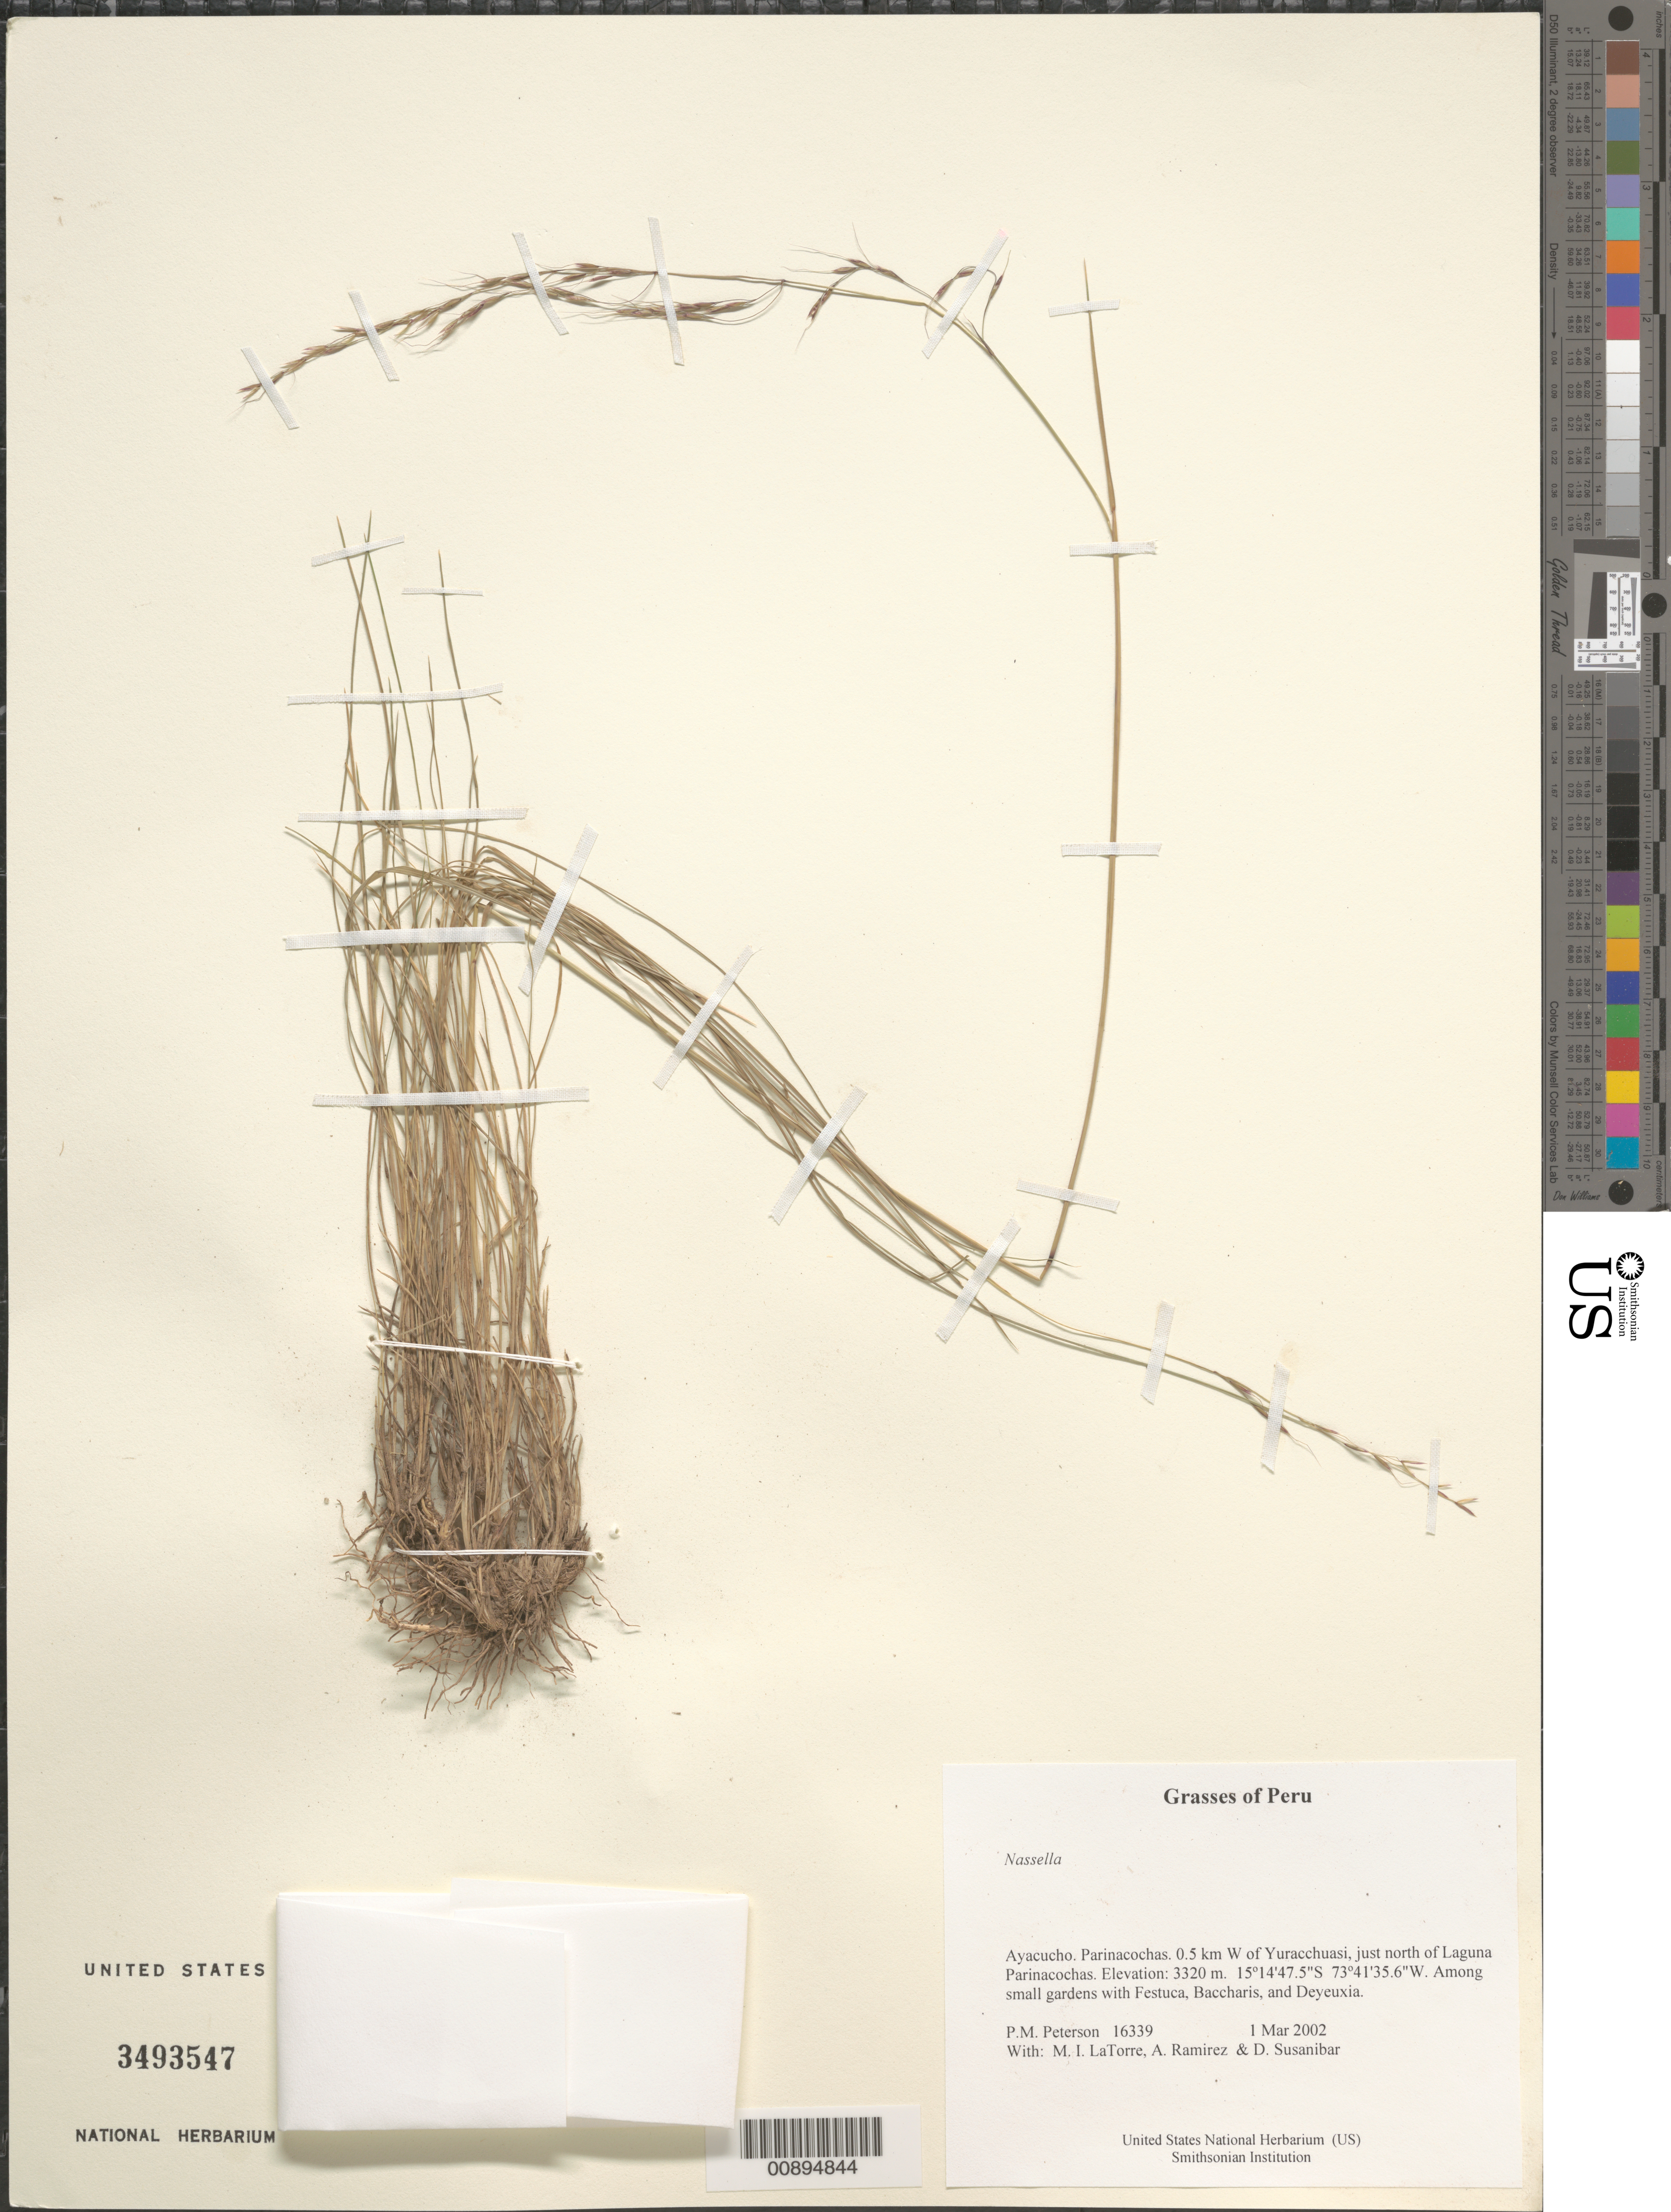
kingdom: Plantae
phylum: Tracheophyta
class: Liliopsida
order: Poales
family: Poaceae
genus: Nassella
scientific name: Nassella sp.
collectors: P. M. Peterson, M. I. La Torre, A. Ramírez & D. Susanibar Cruz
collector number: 16339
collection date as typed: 01 Mar 2002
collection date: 2002-03-01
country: Peru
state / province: Ayacucho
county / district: Parinacochas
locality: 0.5 km W of Yuracchuasi, just north of Laguna Parinacochas.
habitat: Among small gardens with ~Festuca, Baccharis, and Deyeuxia~.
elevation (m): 3320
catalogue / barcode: US 3493547